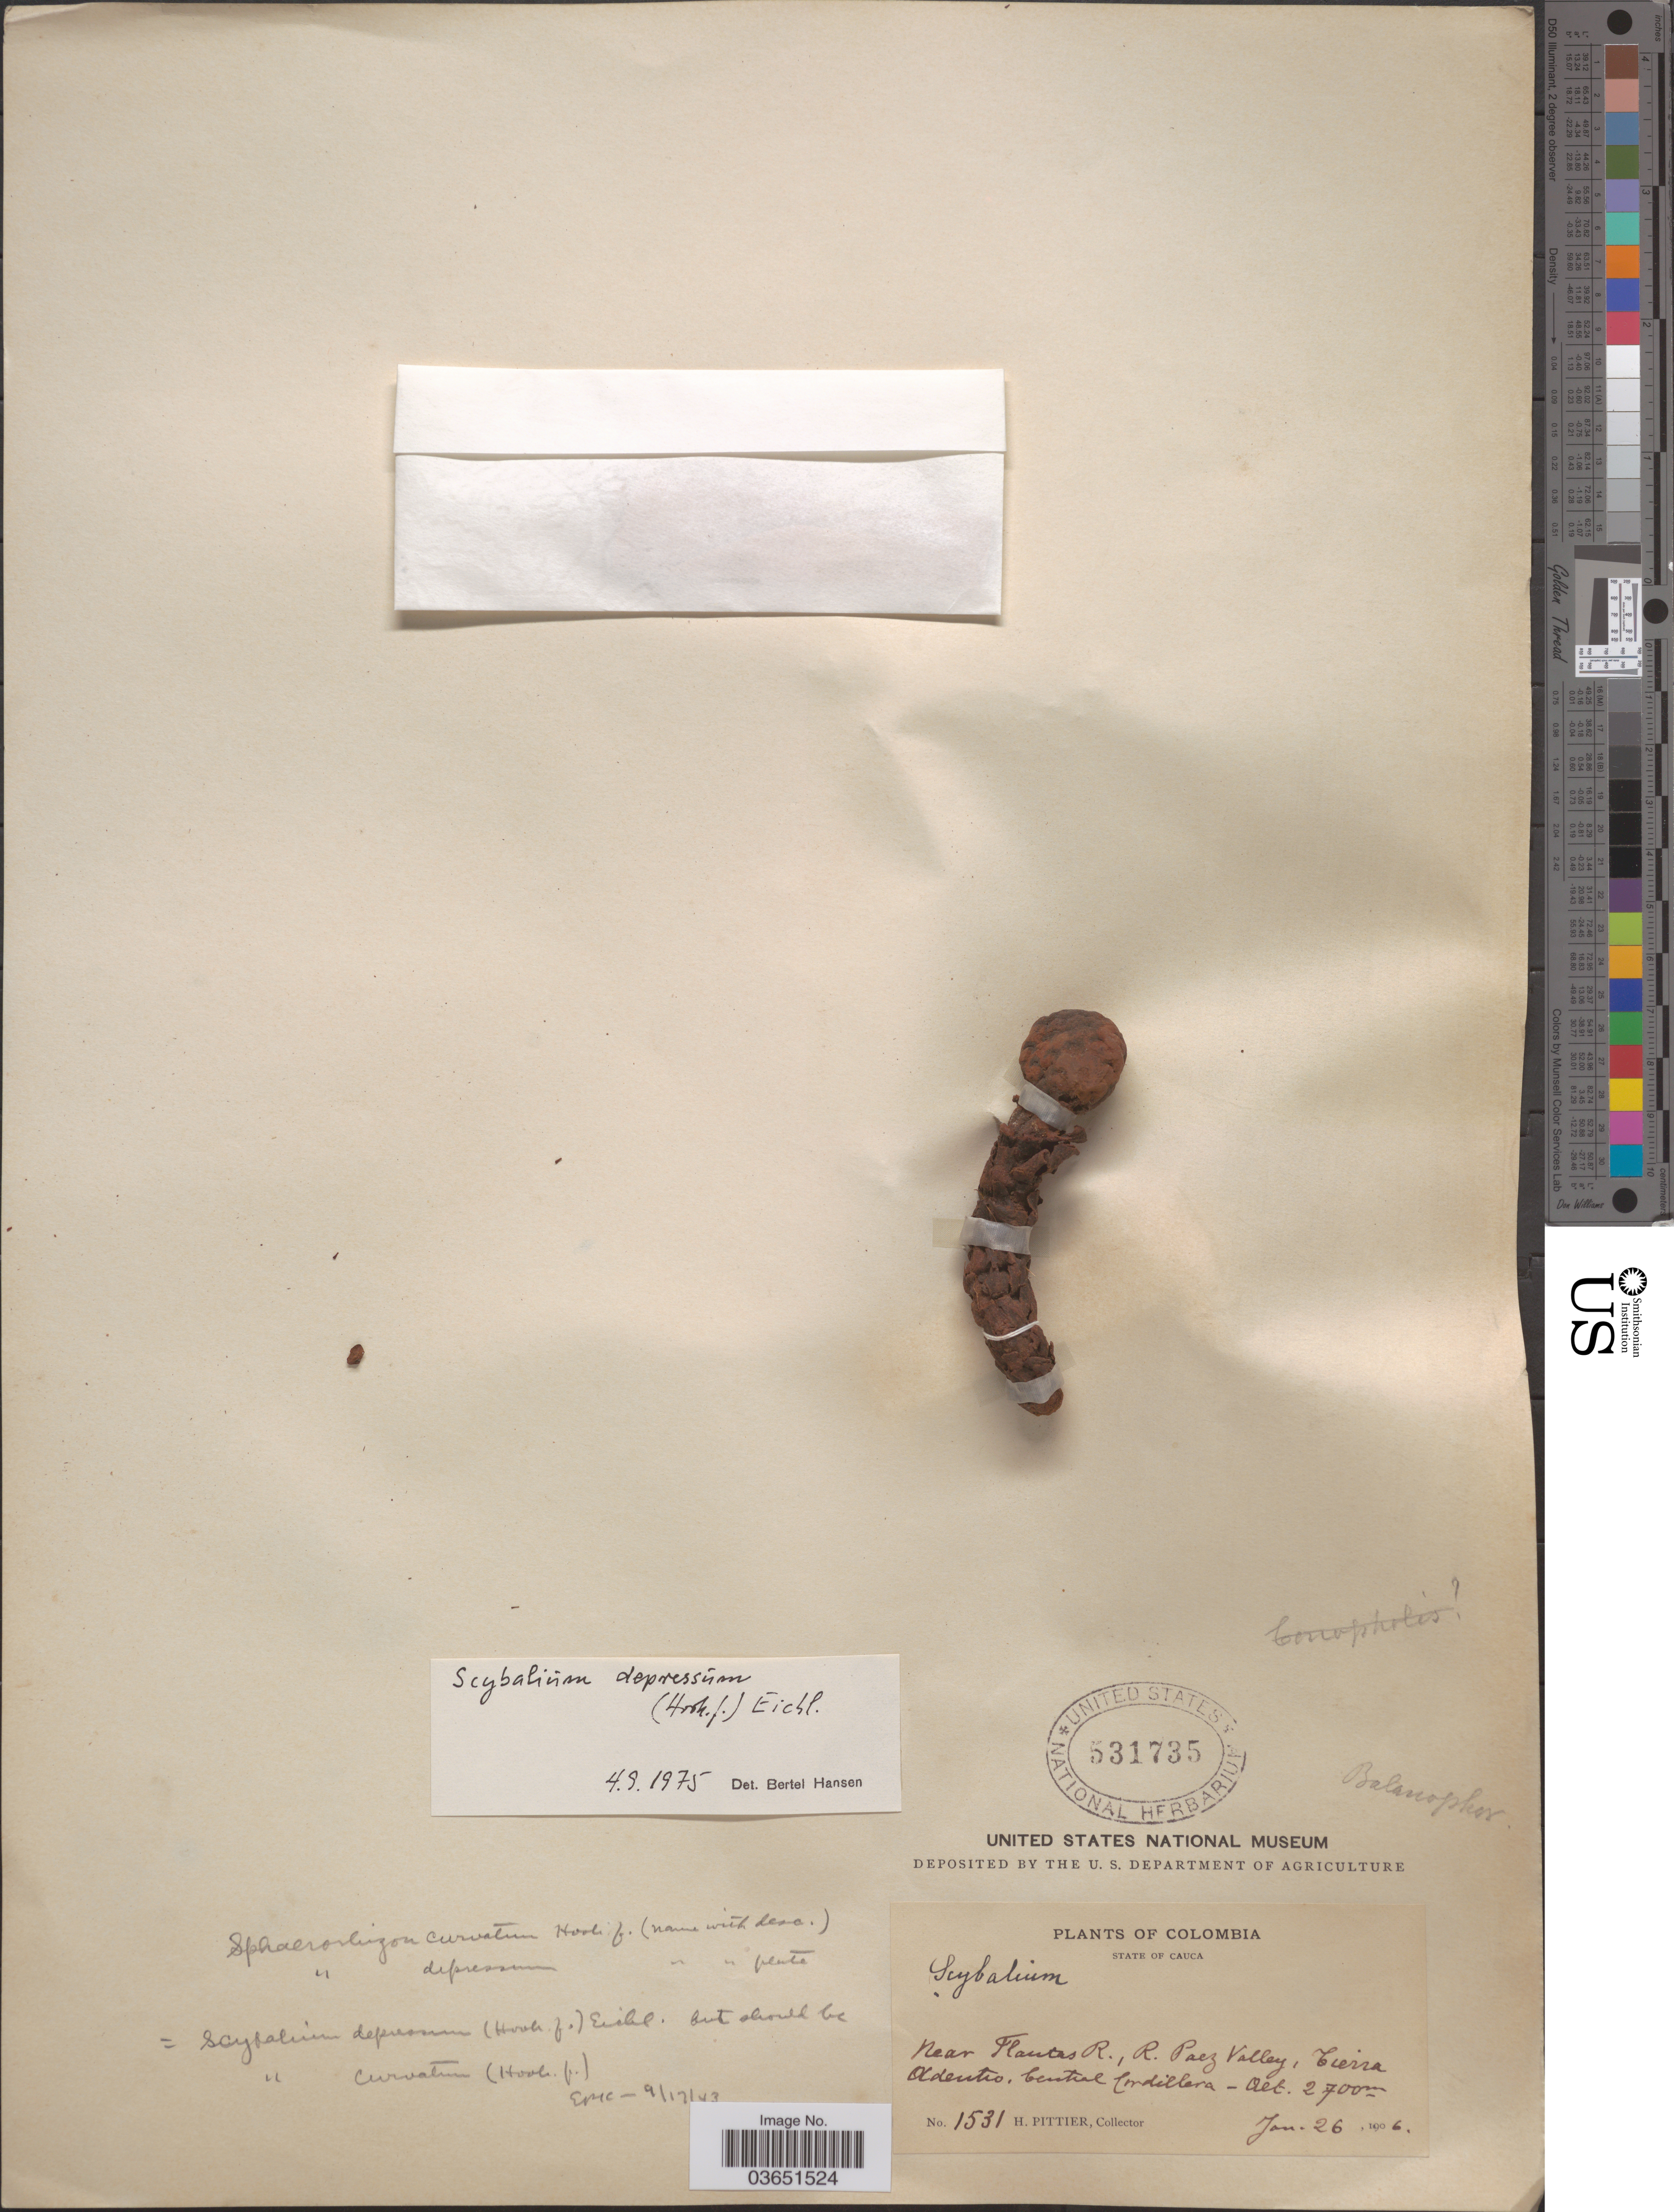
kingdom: Plantae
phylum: Tracheophyta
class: Magnoliopsida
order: Santalales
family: Balanophoraceae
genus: Scybalium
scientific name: Scybalium depressum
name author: (Hook. f.) Eichler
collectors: H. F. Pittier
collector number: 1531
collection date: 1906-01-26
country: Colombia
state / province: Cauca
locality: Near Flautas R., R. Paez Valley, Cierra Adentro, Central Cordillera.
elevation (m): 2700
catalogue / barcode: US 531735